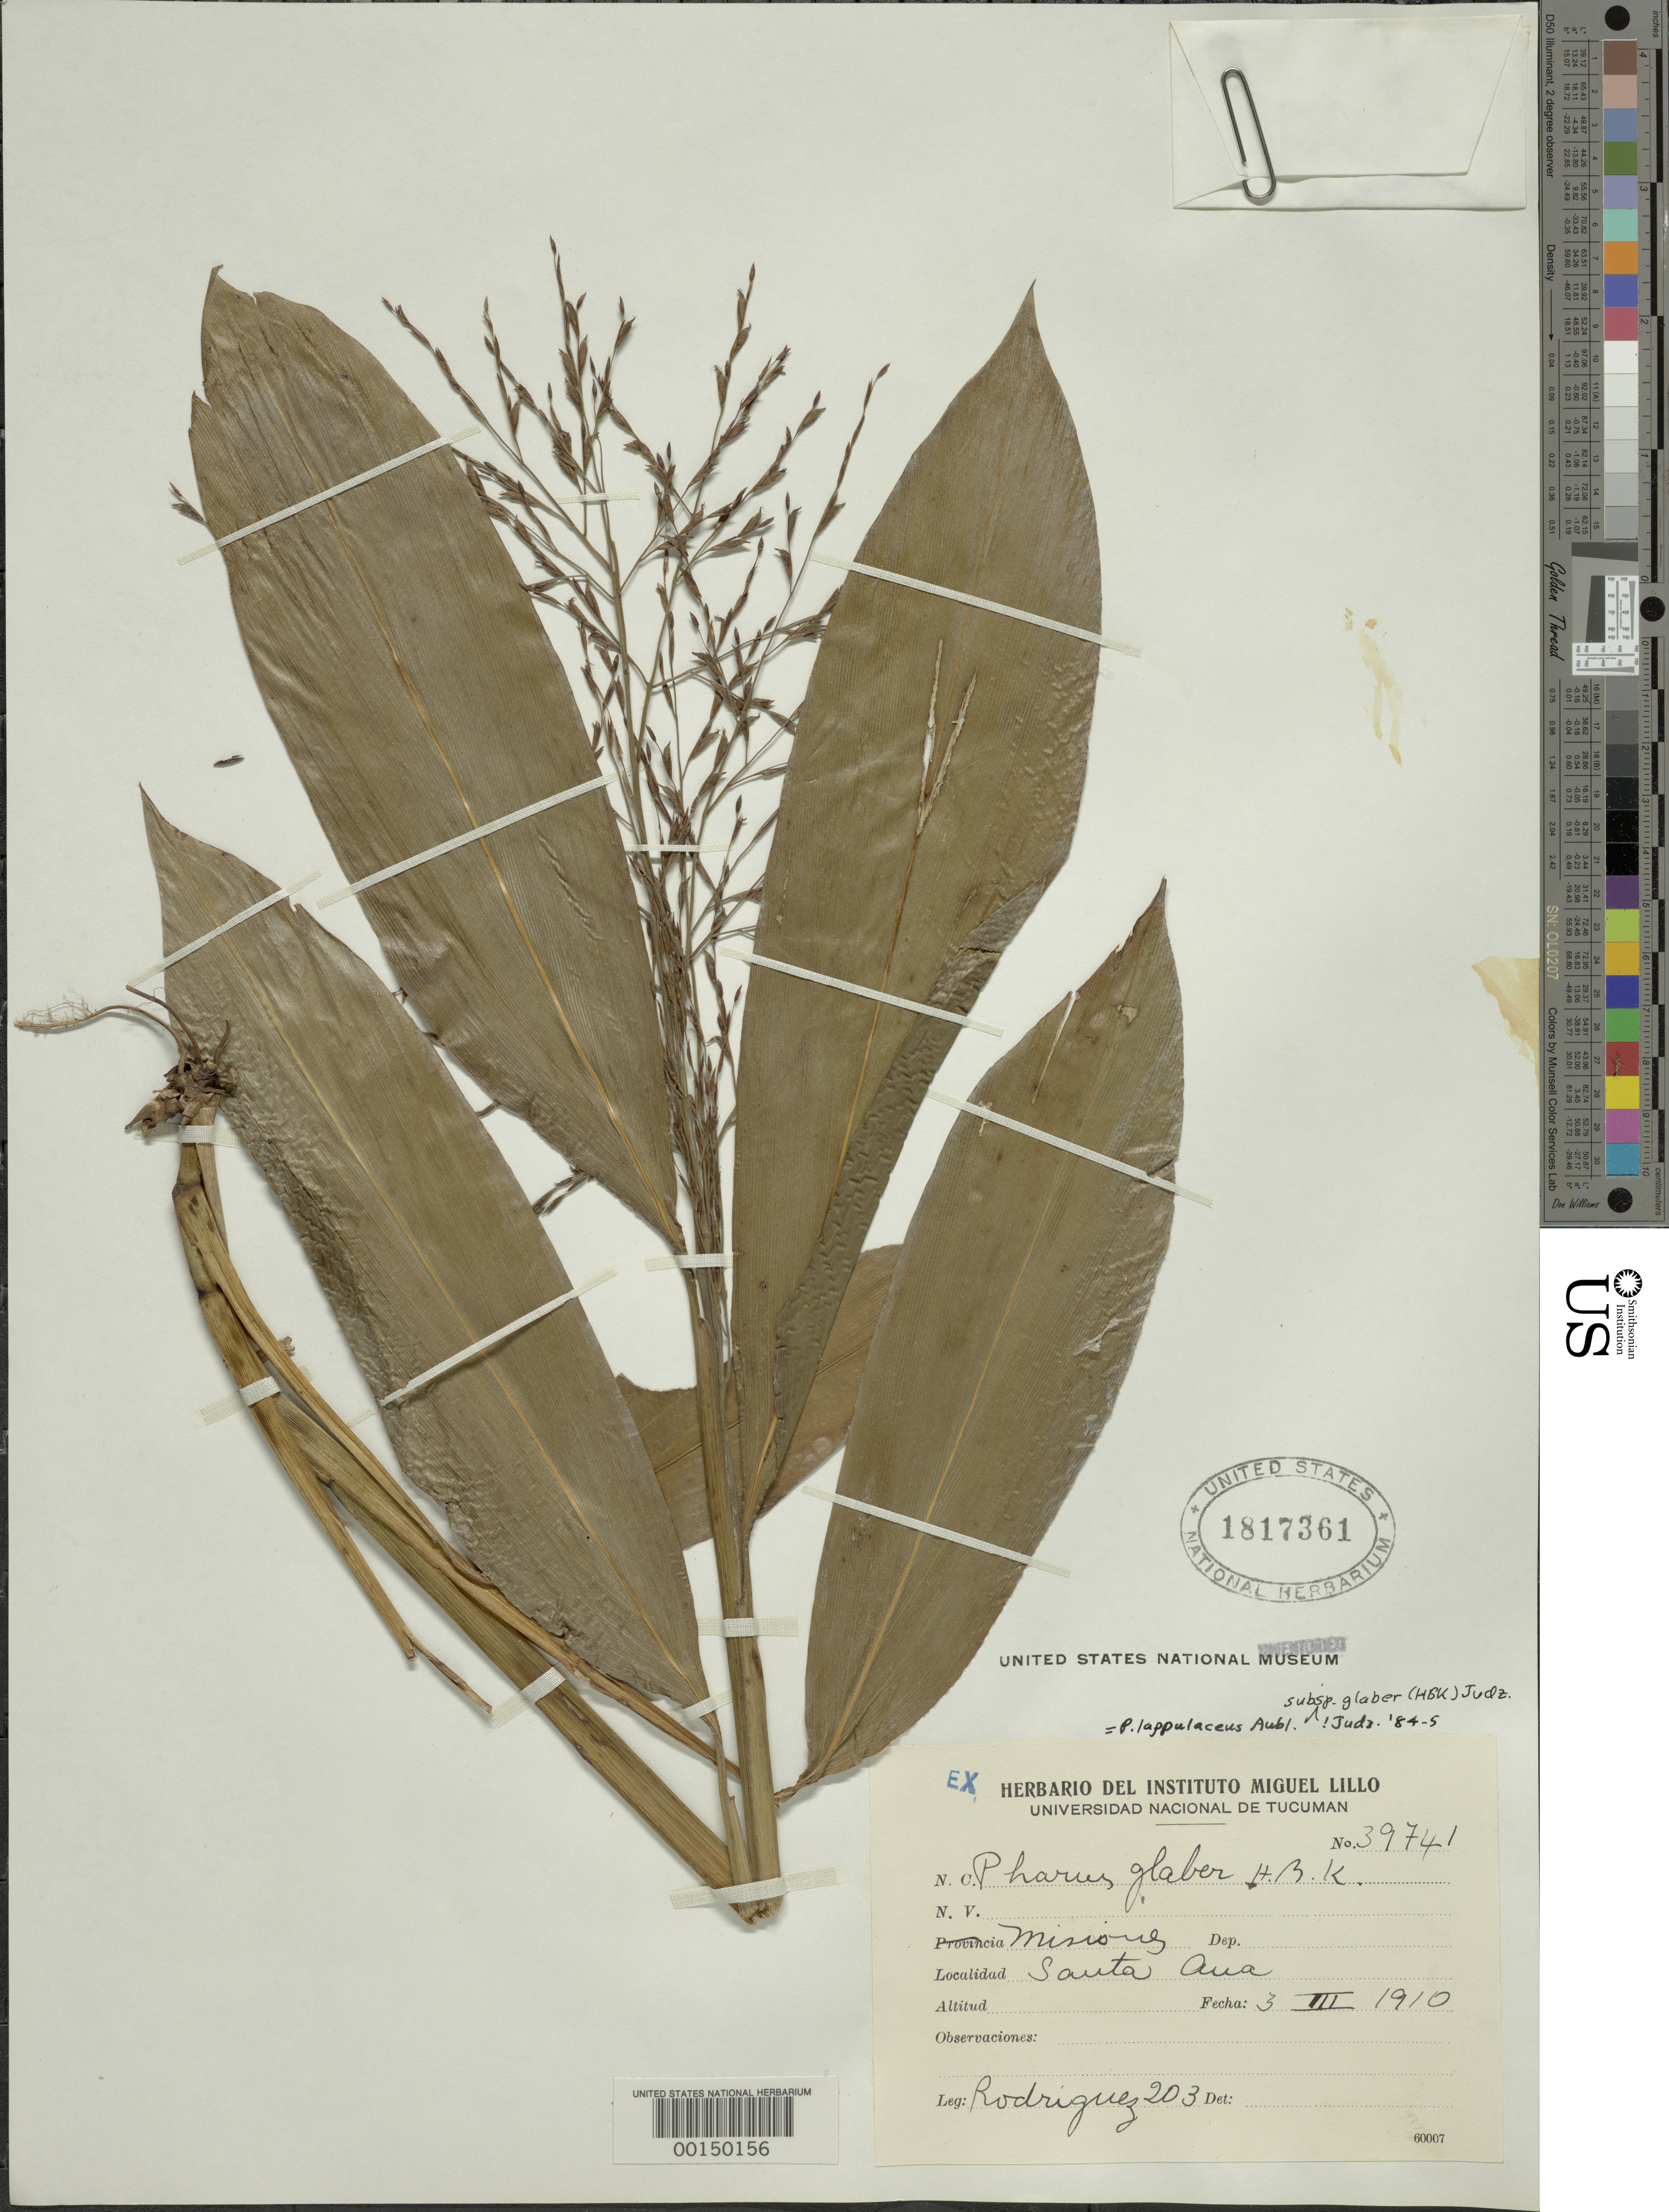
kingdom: Plantae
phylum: Tracheophyta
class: Liliopsida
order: Poales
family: Poaceae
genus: Pharus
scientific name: Pharus lappulaceus subsp. glaber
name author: (Kunth) Judz.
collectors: Rodriguez, --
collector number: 203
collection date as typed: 03 Mar 1910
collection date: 1910-03-03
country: Argentina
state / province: Misiones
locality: Santa Ana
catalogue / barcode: US 1817361